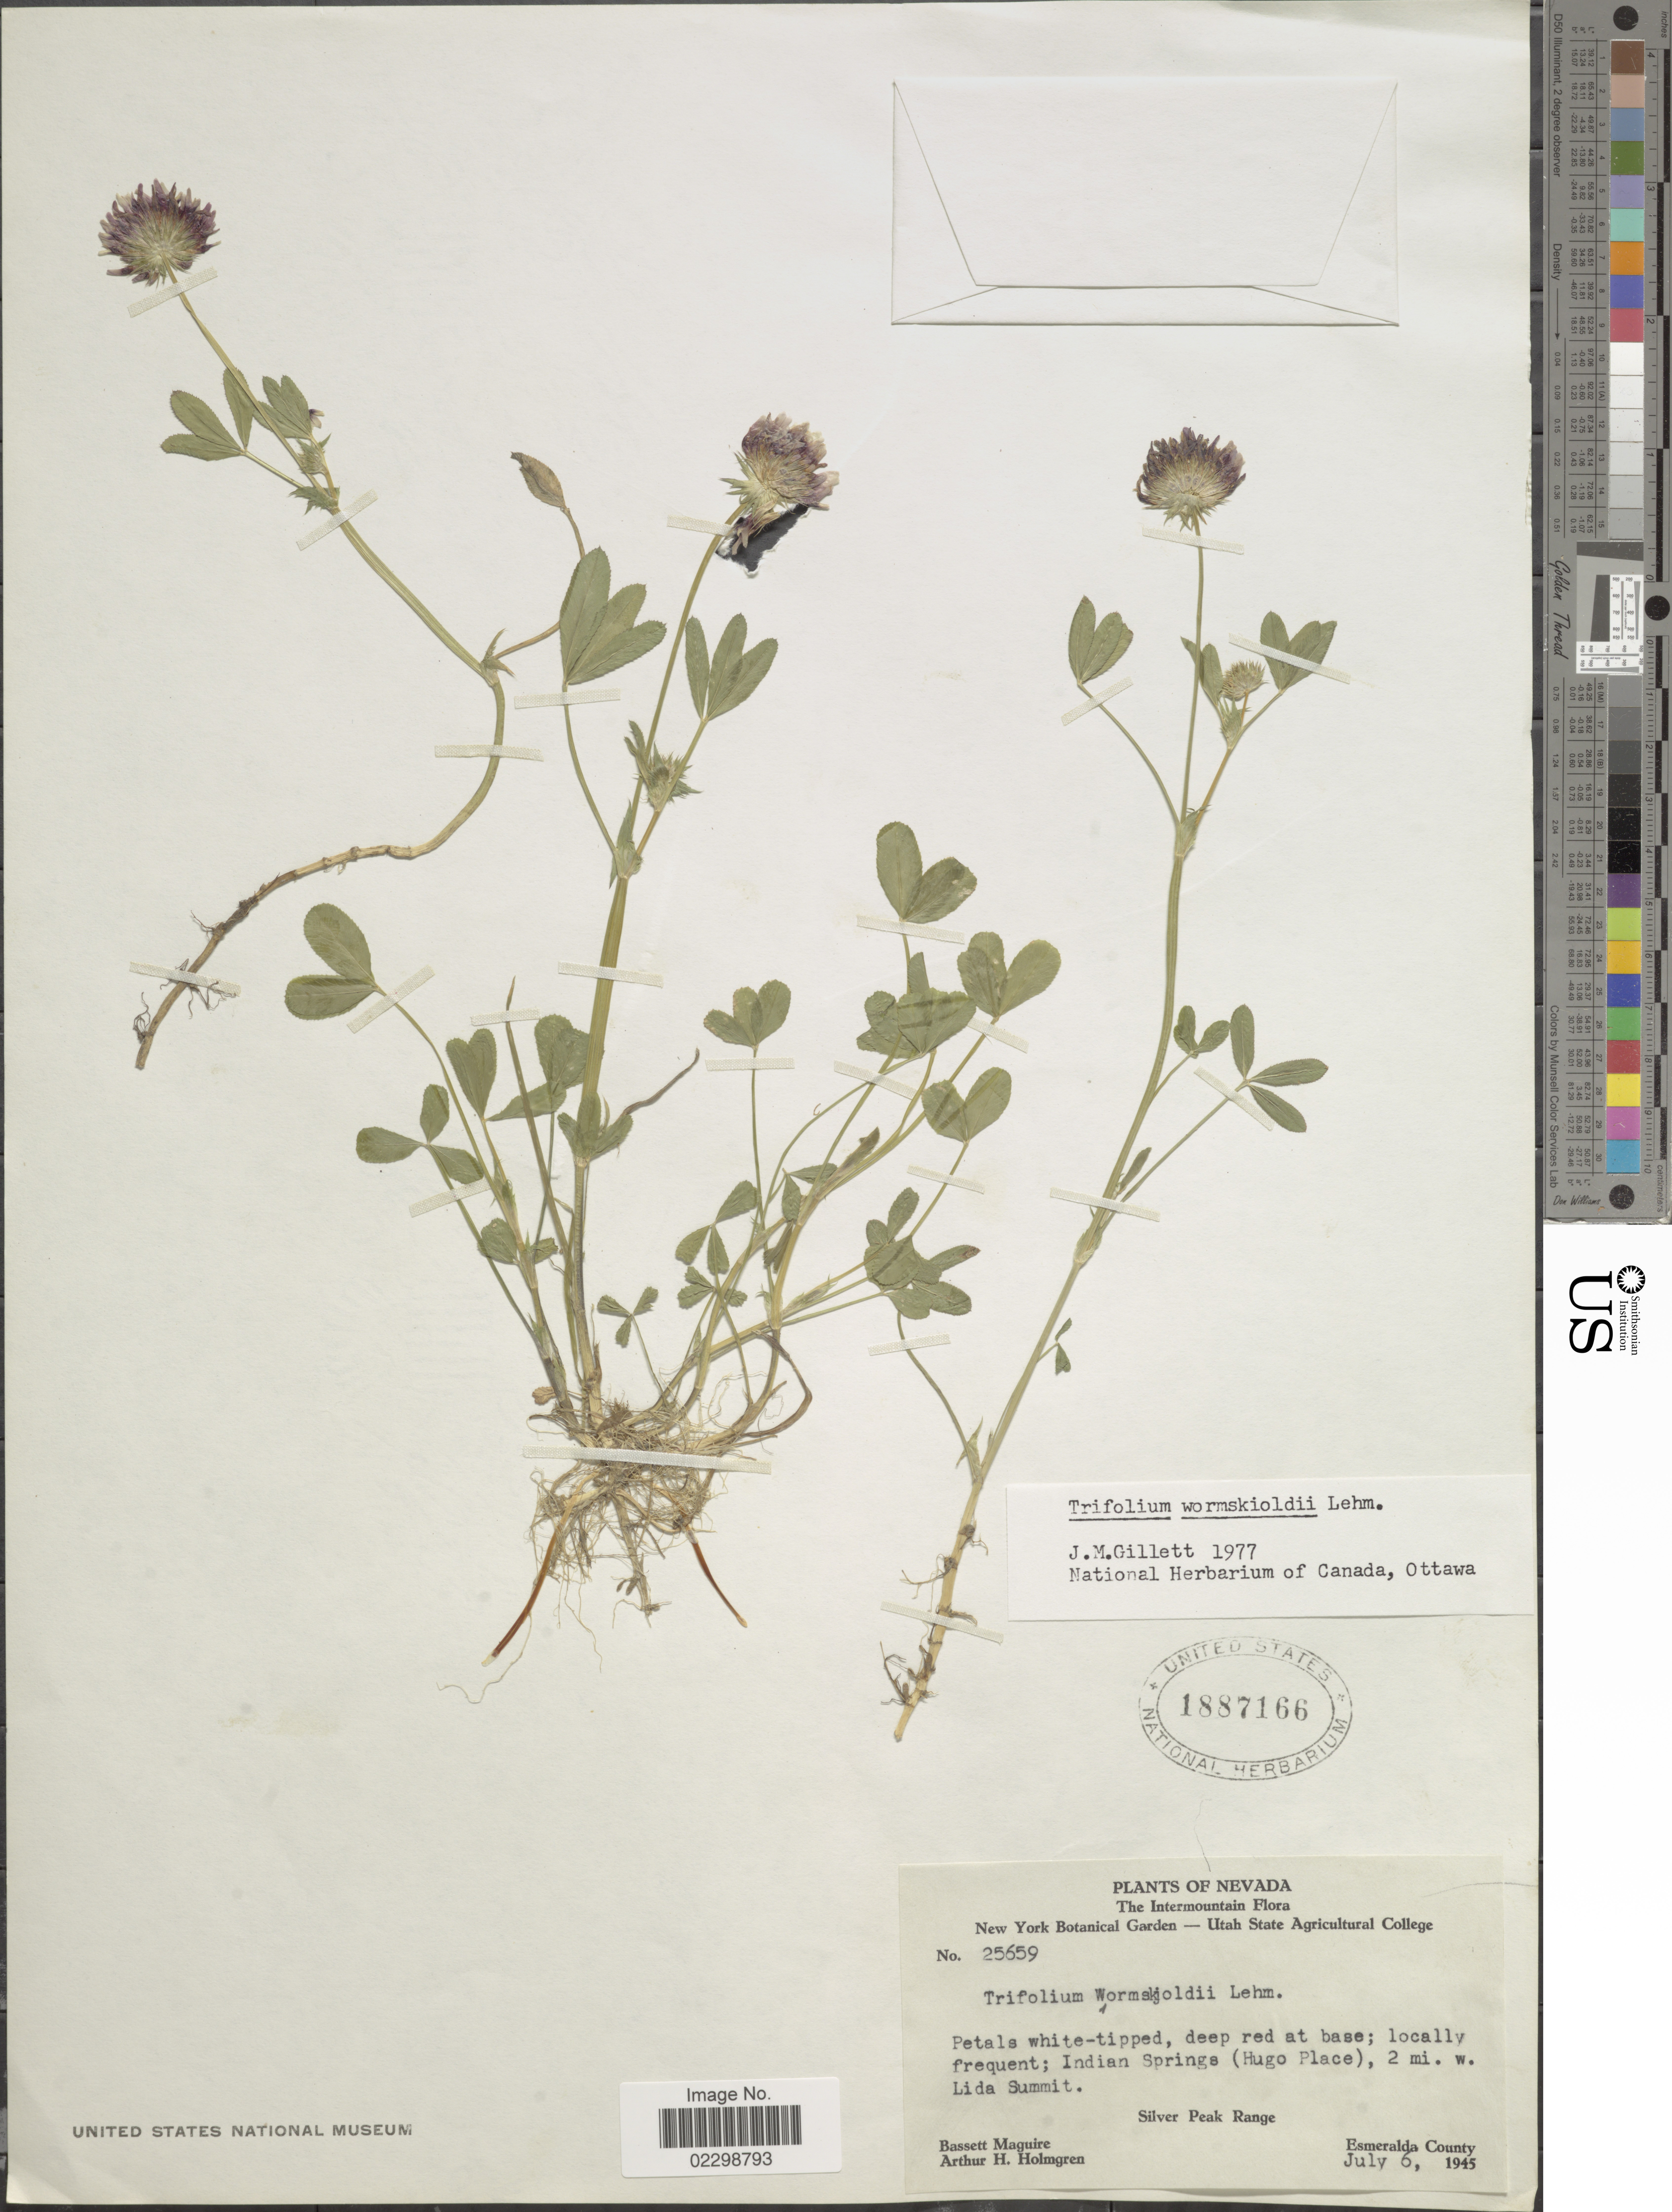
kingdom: Plantae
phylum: Tracheophyta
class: Magnoliopsida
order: Fabales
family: Fabaceae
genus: Trifolium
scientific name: Trifolium wormskioldii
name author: Lehm.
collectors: B. Maguire & A. H. Holmgren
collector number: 25659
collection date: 1945-07-06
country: United States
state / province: Nevada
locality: The Intermountain, Indian Springs (Hugo Place), 2 mi. w. Lida Summit, Silver Peak Range, Esmeralda County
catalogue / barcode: US 1887166